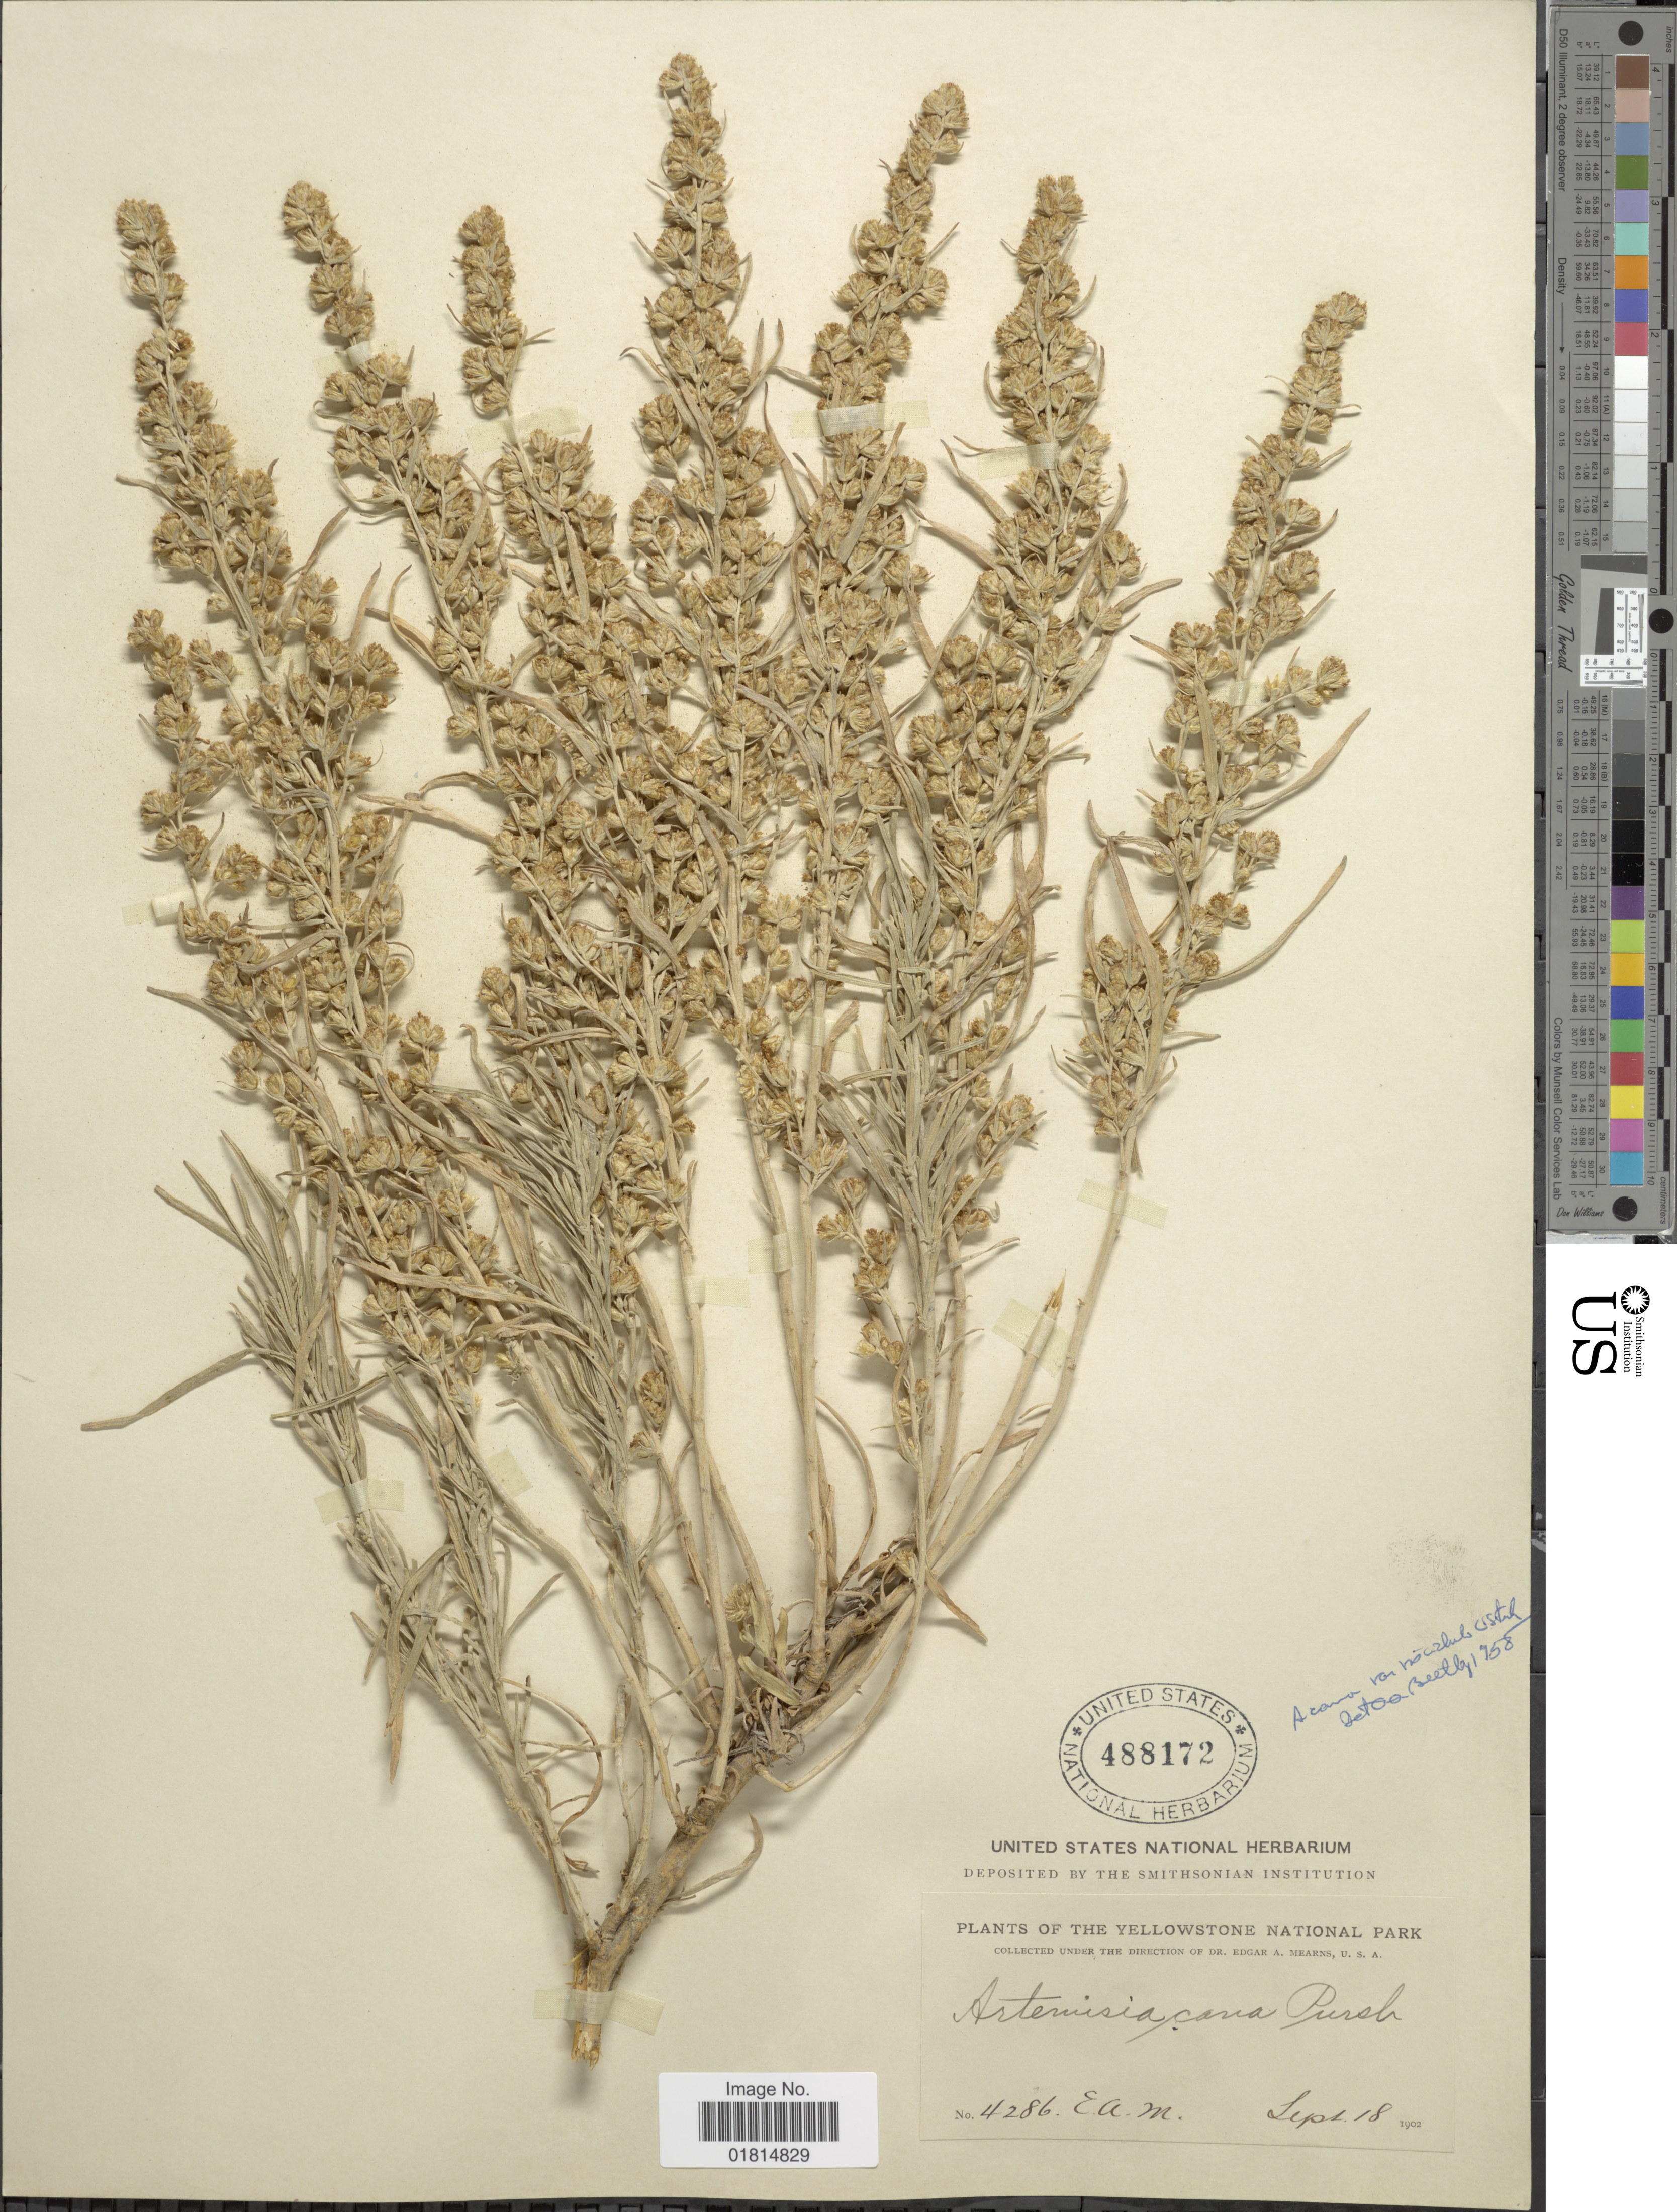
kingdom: Plantae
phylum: Tracheophyta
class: Magnoliopsida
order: Asterales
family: Asteraceae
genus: Artemisia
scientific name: Artemisia cana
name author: Pursh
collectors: E. A. Mearns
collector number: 4286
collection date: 1902-09-18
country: United States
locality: Yellowstone National Park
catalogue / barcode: US 488172